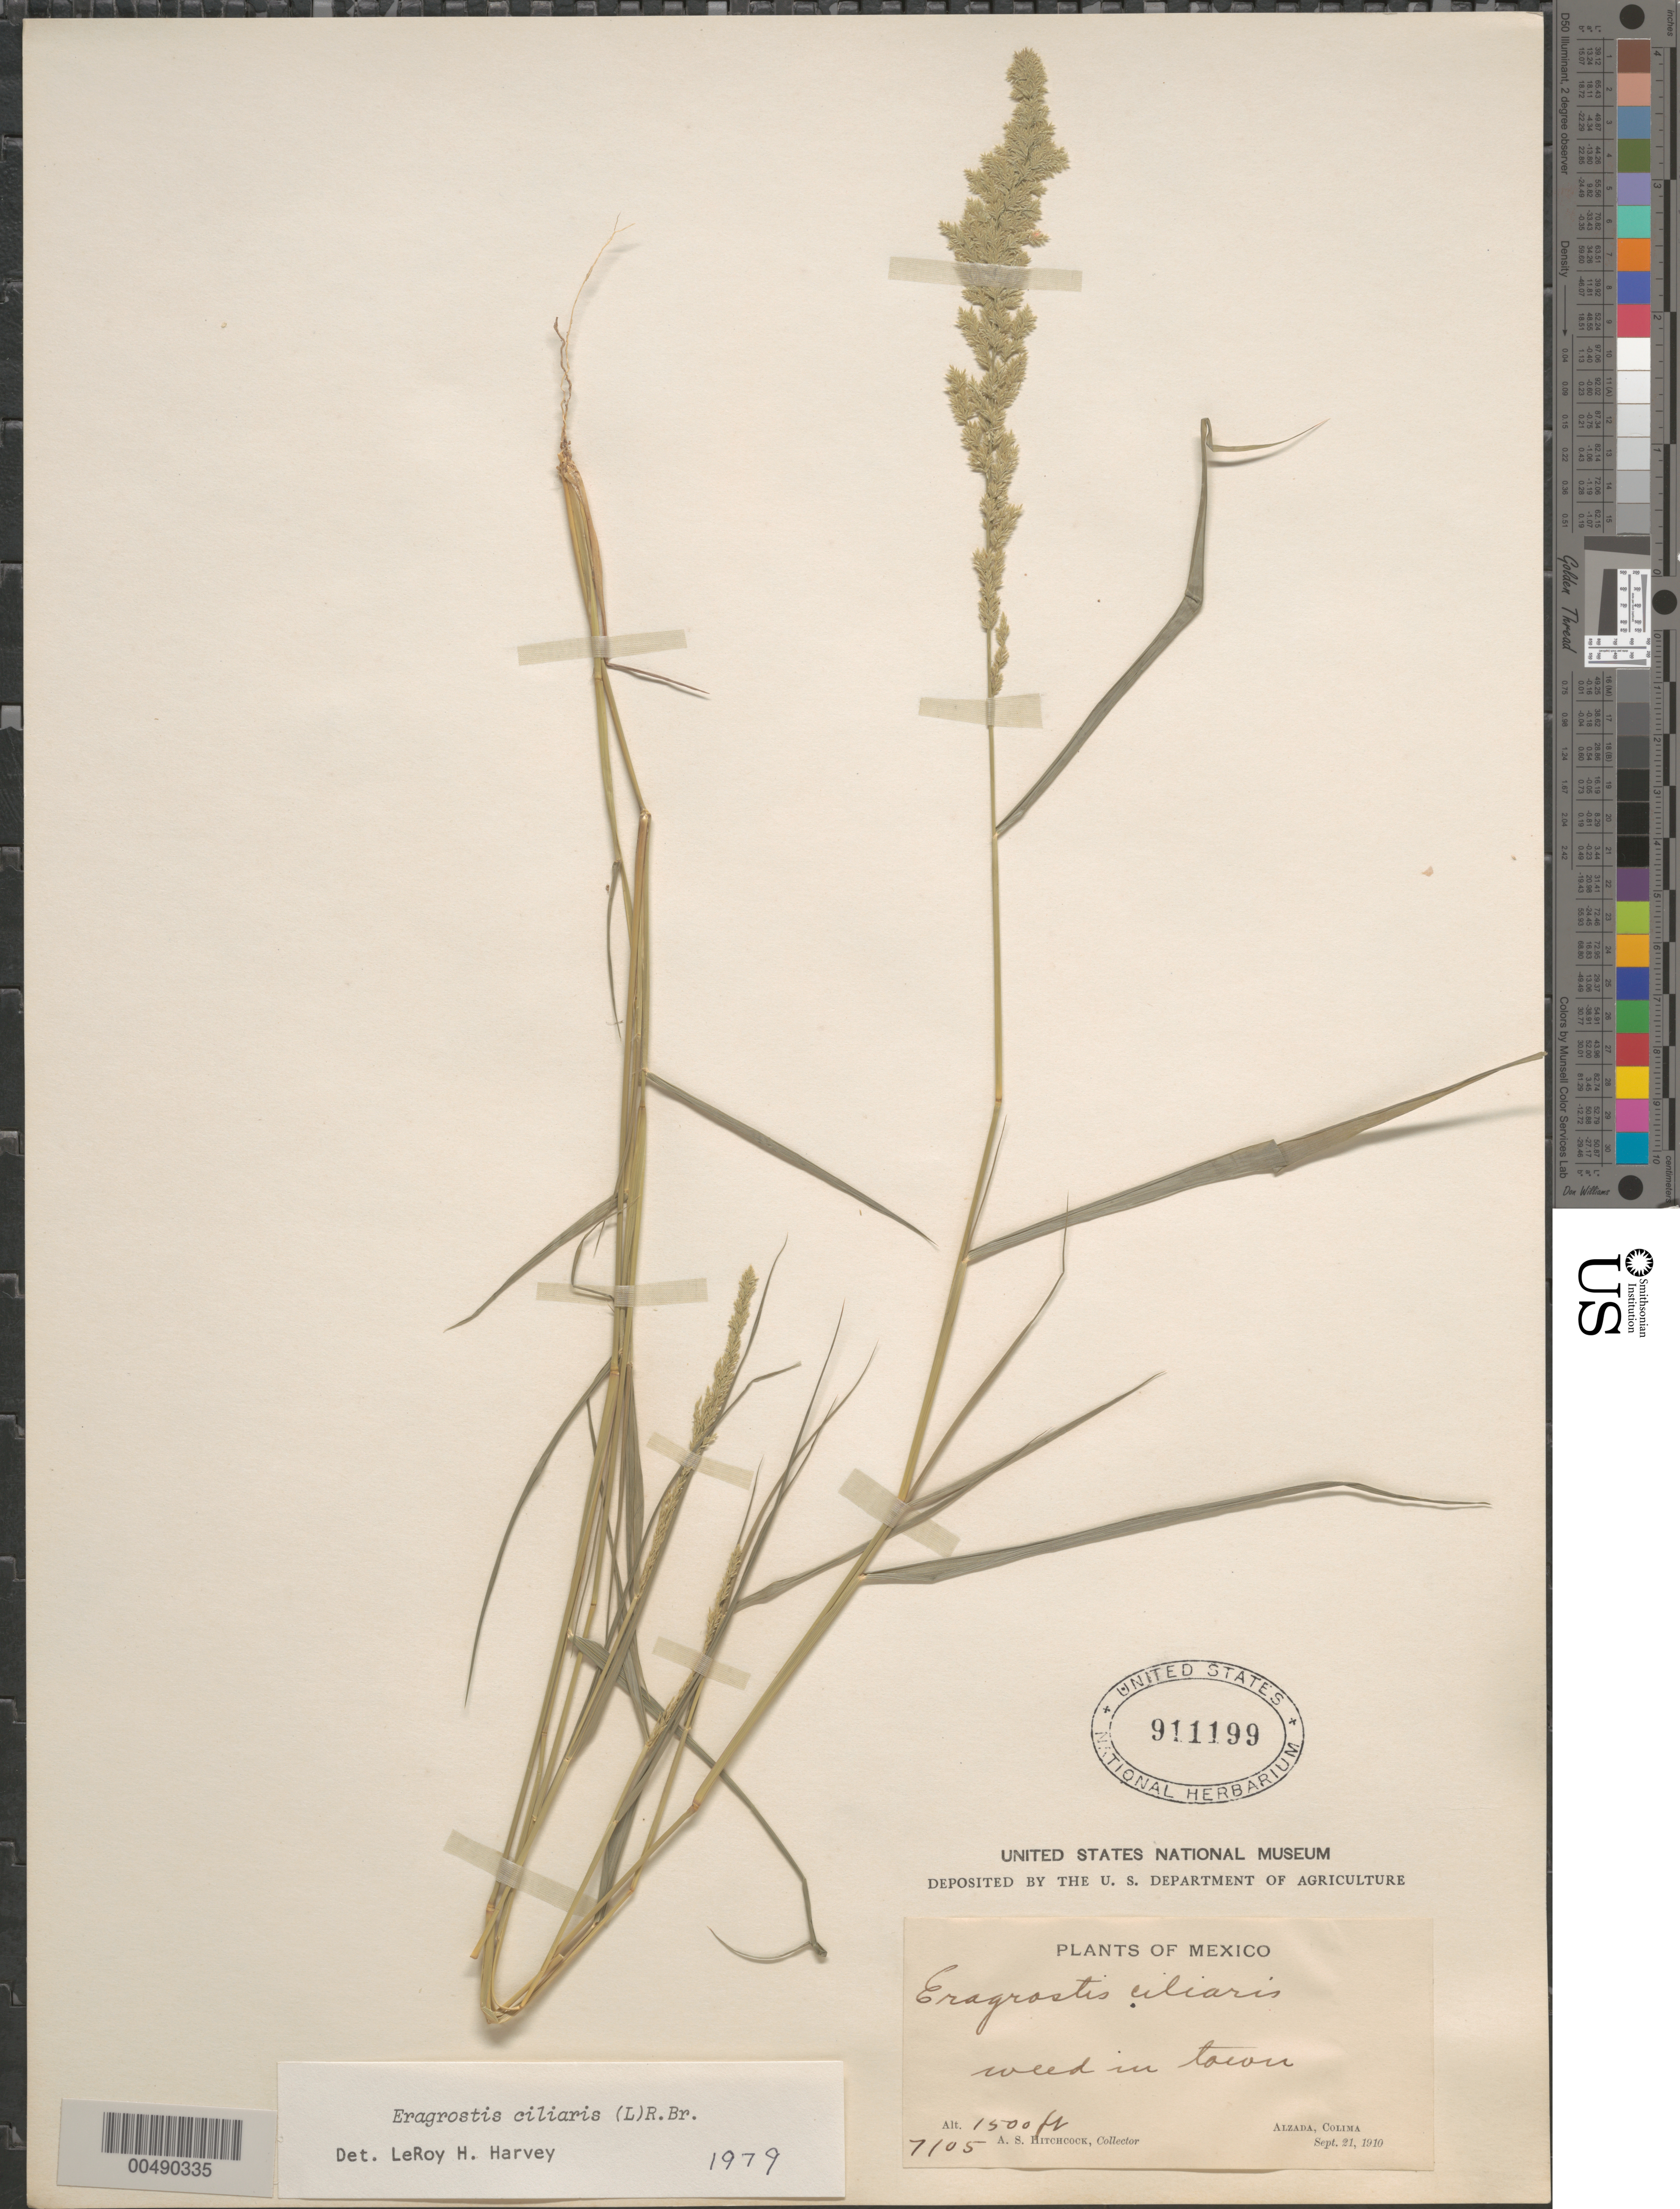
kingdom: Plantae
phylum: Tracheophyta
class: Liliopsida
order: Poales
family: Poaceae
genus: Eragrostis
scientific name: Eragrostis ciliaris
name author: (L.) R. Br.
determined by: Harvey, L. H.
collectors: A. S. Hitchcock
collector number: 7105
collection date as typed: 21 Sep 1910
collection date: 1910-09-21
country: Mexico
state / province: Colima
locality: Alzada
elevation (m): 457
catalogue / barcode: US 911199